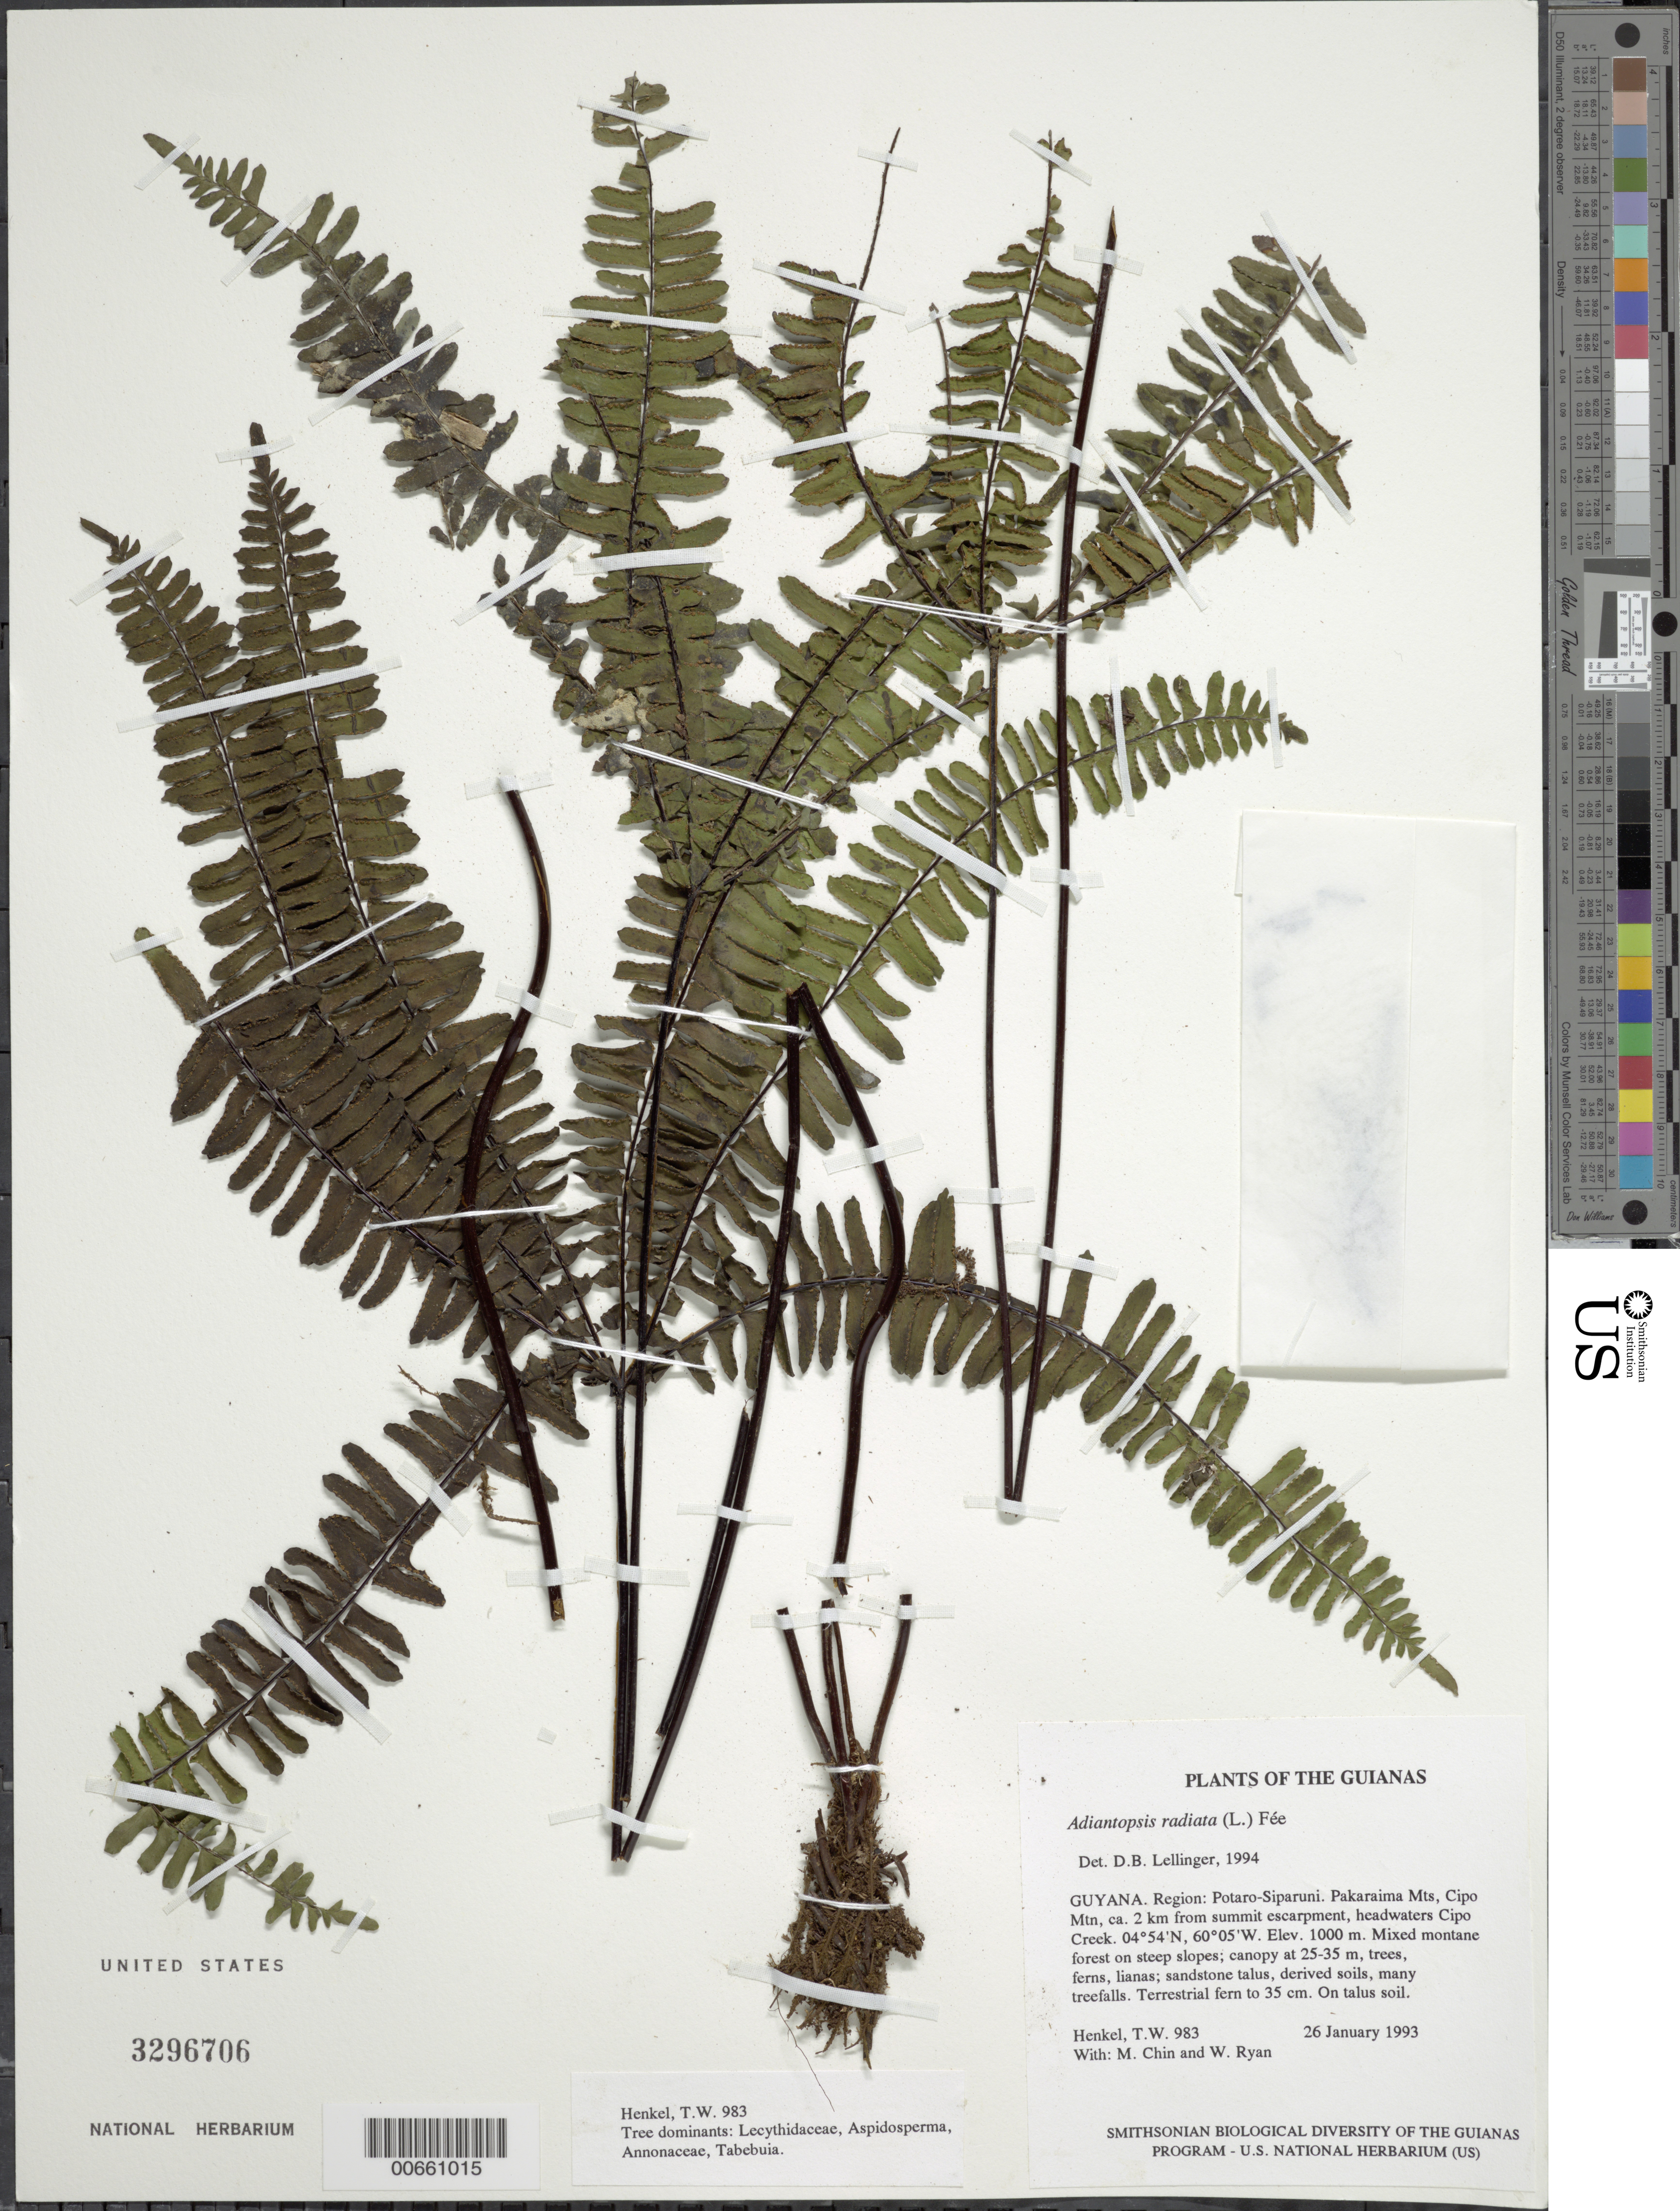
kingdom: Plantae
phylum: Tracheophyta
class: Polypodiopsida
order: Polypodiales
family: Pteridaceae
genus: Adiantopsis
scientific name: Adiantopsis radiata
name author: (L.) Fée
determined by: Lellinger, David B., (BOT), Smithsonian Institution - National Museum of Natural History (UNITED STATES)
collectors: T. Henkel, M. Chin & W. Ryan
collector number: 983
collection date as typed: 26 January 1993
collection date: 1993-01-26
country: Guyana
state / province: Potaro-Siparuni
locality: Pakaraima Mts, Cipo Mtn, ca. 2 km from summit escarpment, headwaters Cipo Creek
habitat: Mixed montane forest on steep slopes; canopy at 25-35 m; sandstone talus, derived soils, many treefalls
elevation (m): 1000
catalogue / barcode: US 3296706